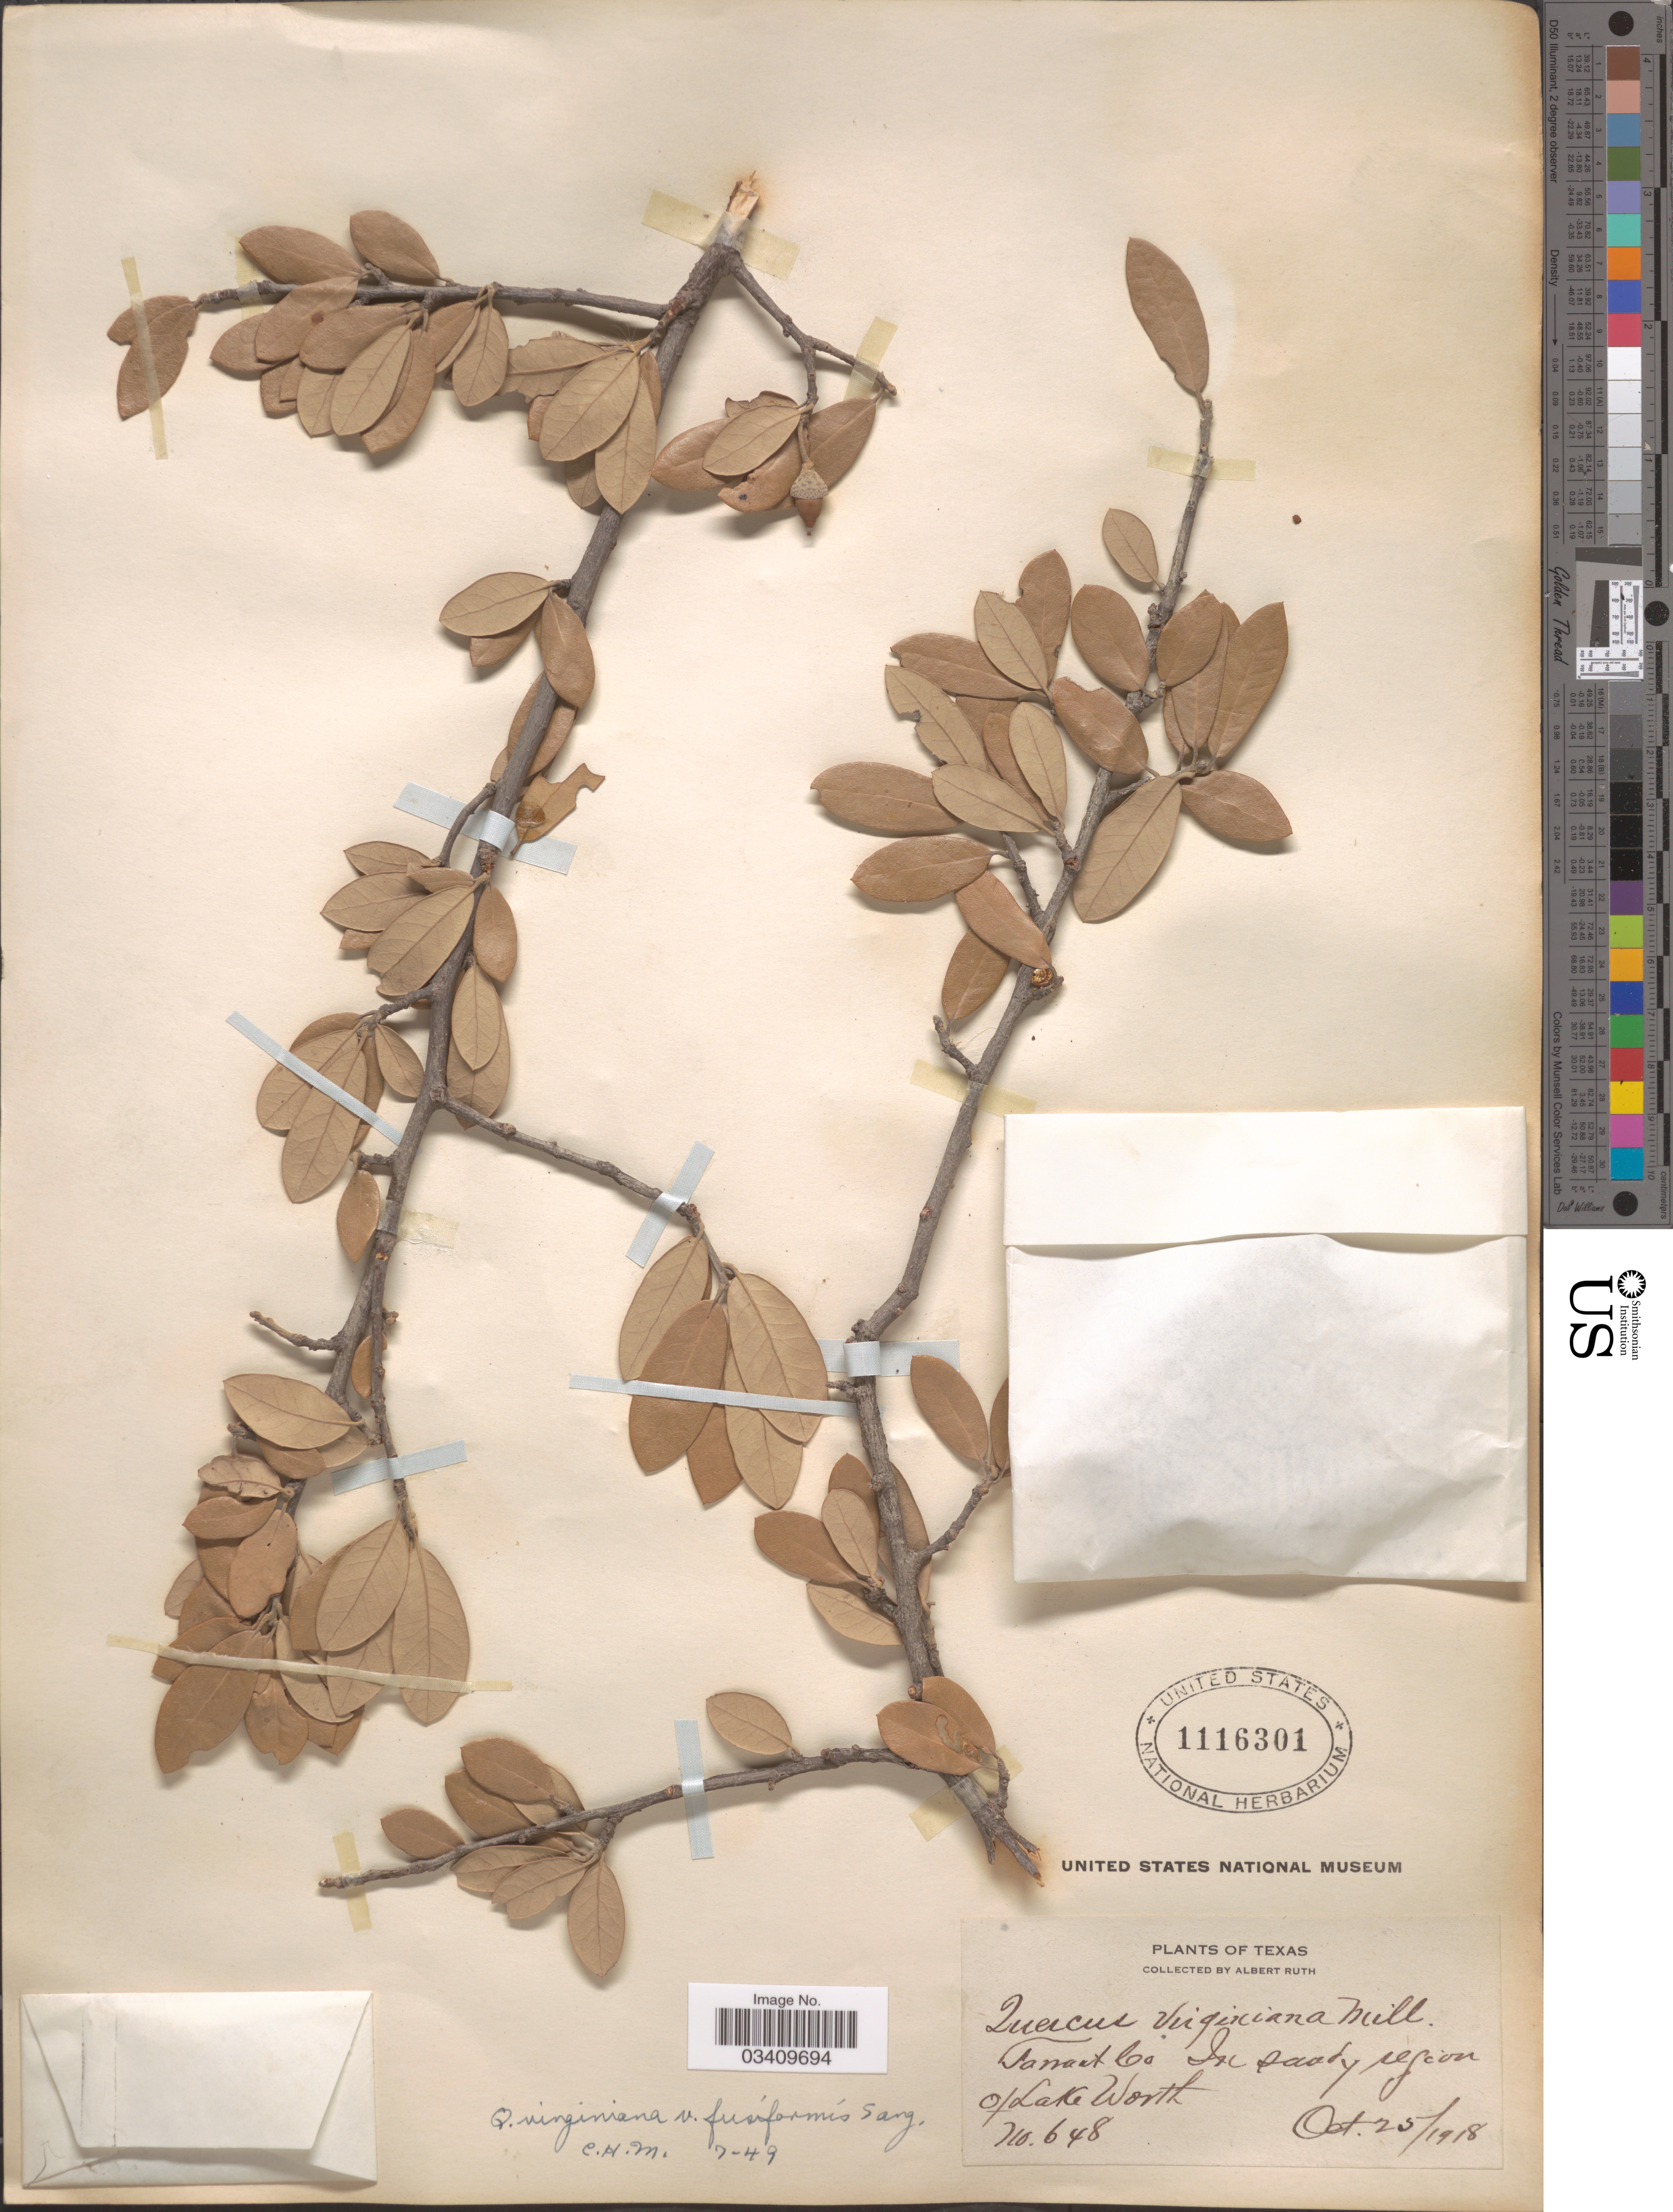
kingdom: Plantae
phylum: Tracheophyta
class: Magnoliopsida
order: Fagales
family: Fagaceae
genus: Quercus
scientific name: Quercus virginiana var. fusiformis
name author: (Small) Sarg.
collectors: A. Ruth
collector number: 648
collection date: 1918-10-25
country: United States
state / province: Texas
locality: Tarrant Co. In sandy region of Lake Worth.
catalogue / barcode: US 1116301